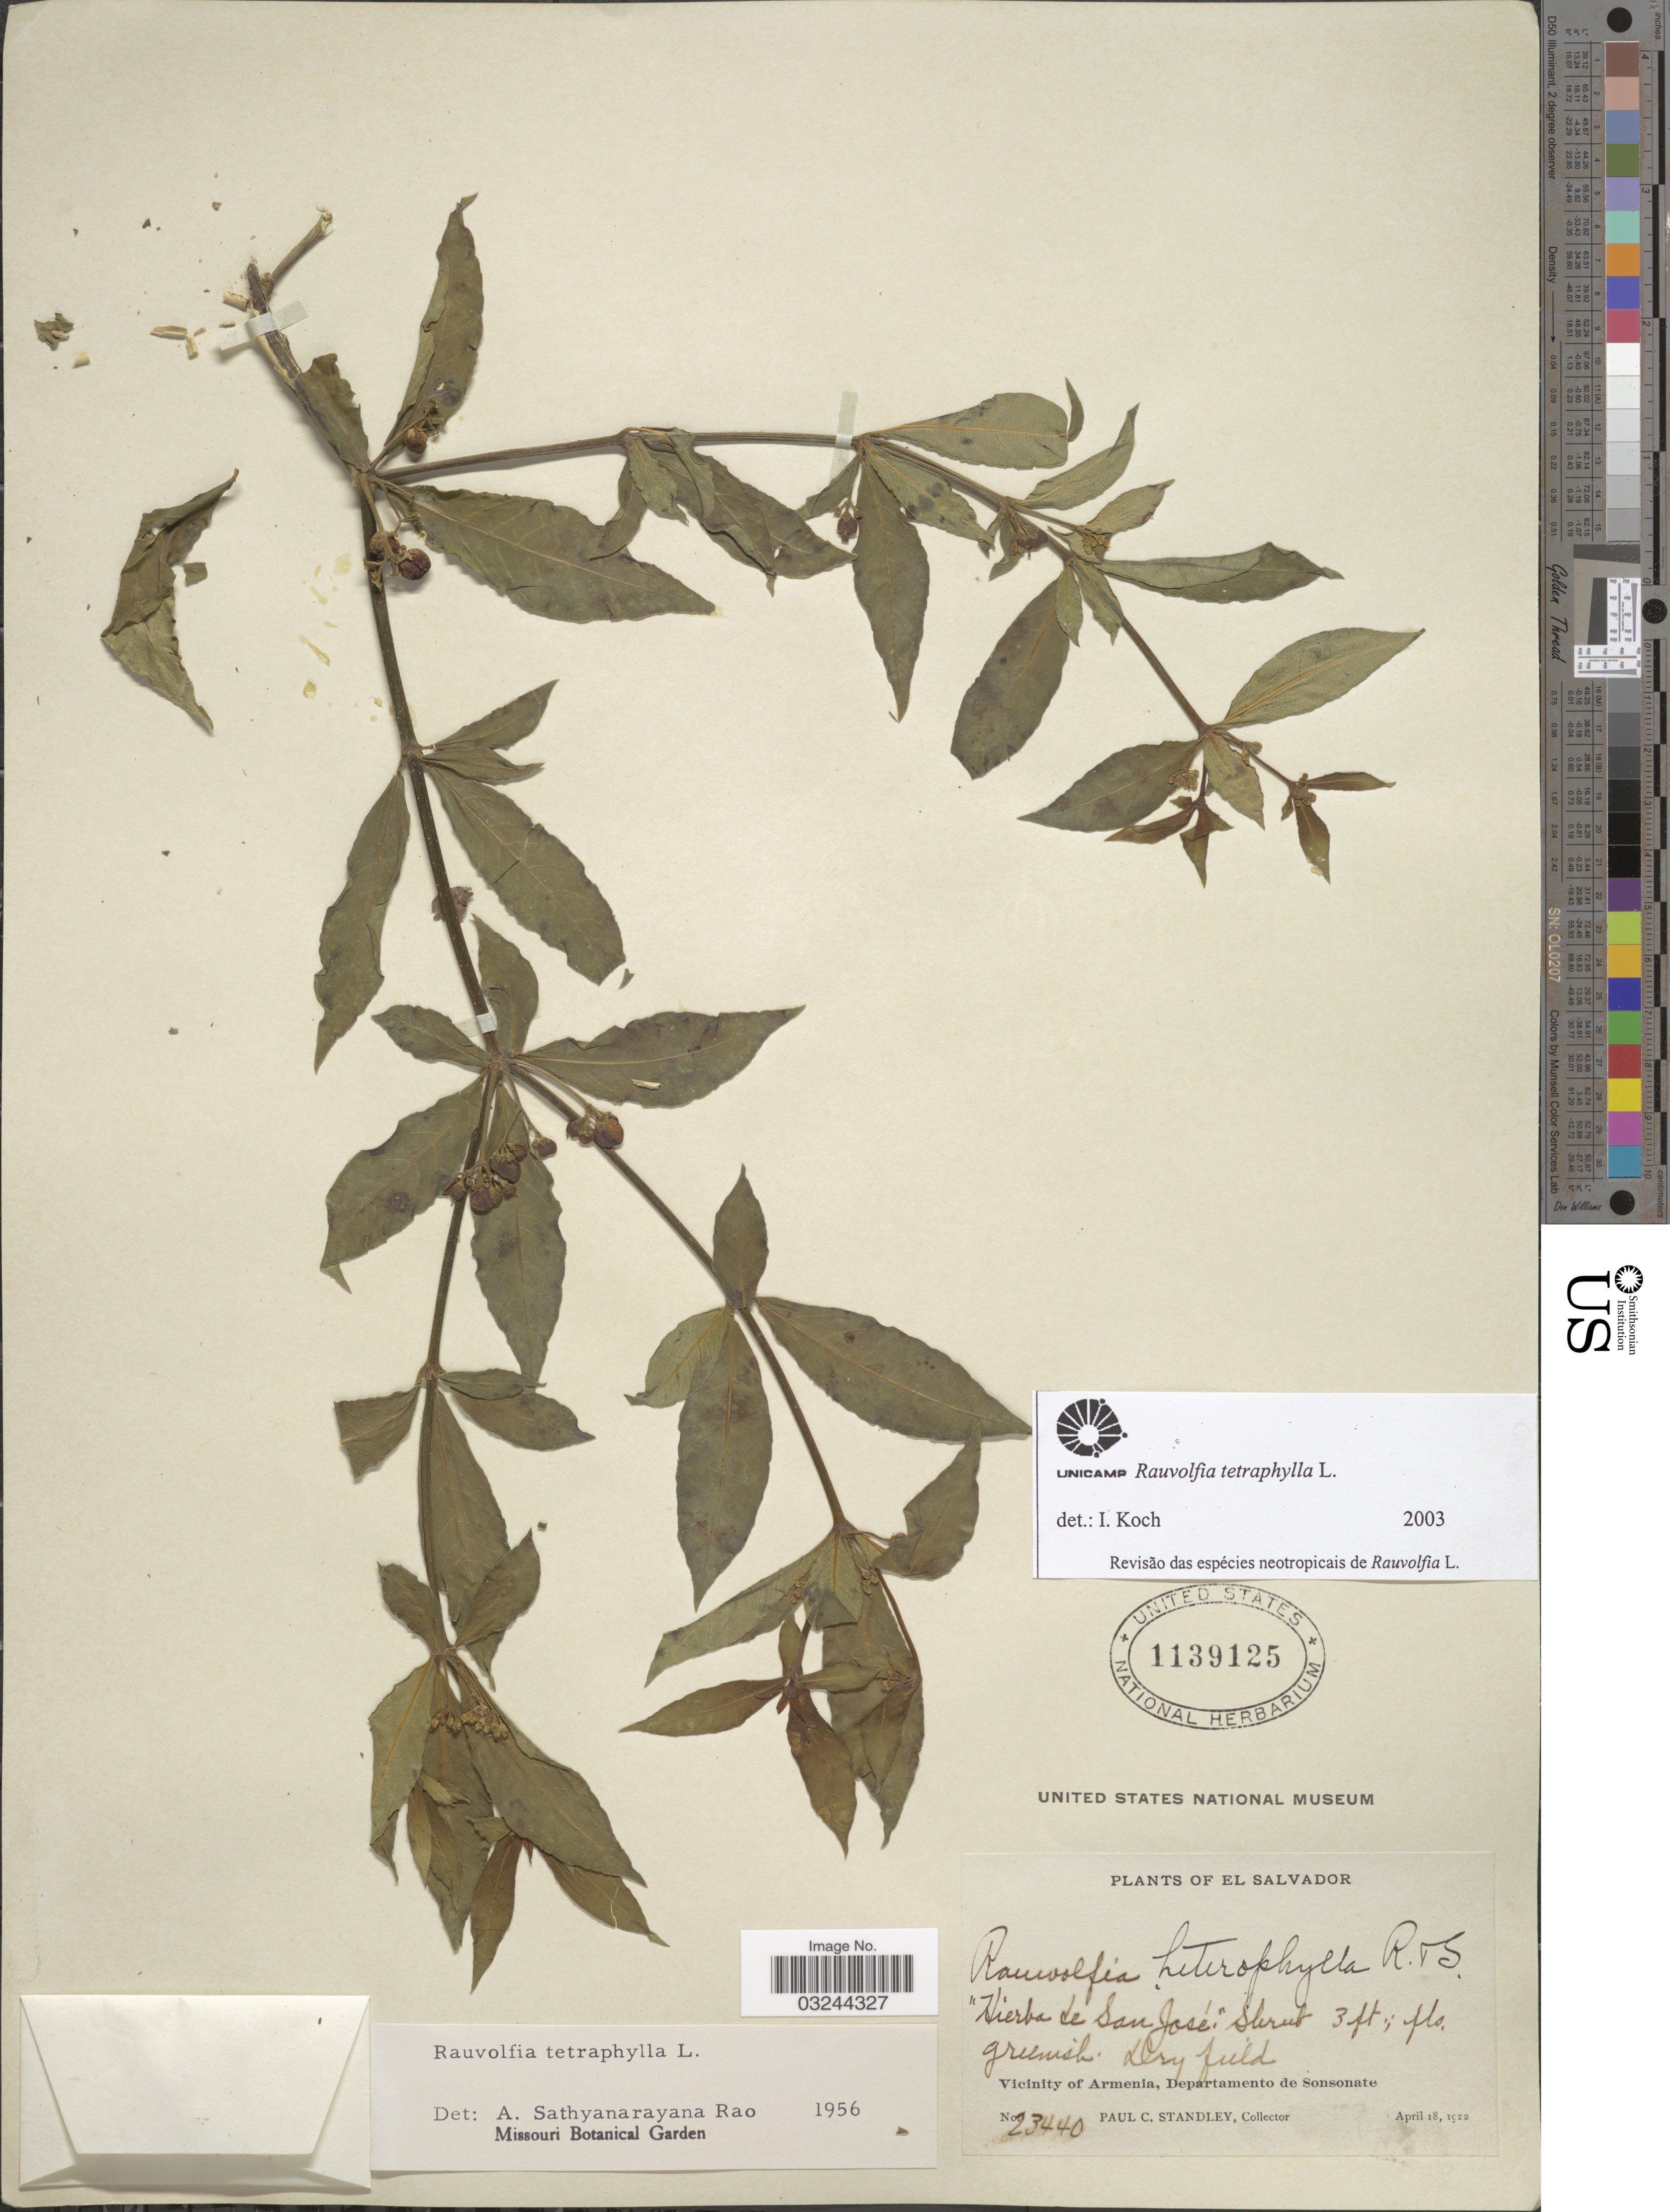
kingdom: Plantae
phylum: Tracheophyta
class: Magnoliopsida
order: Gentianales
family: Apocynaceae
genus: Rauvolfia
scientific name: Rauvolfia tetraphylla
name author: L.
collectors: P. C. Standley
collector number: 23440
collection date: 1922-04-18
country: El Salvador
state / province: Sonsonate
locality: Vicinity of Armenia, Departamento de Sonsonate.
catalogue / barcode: US 1139125